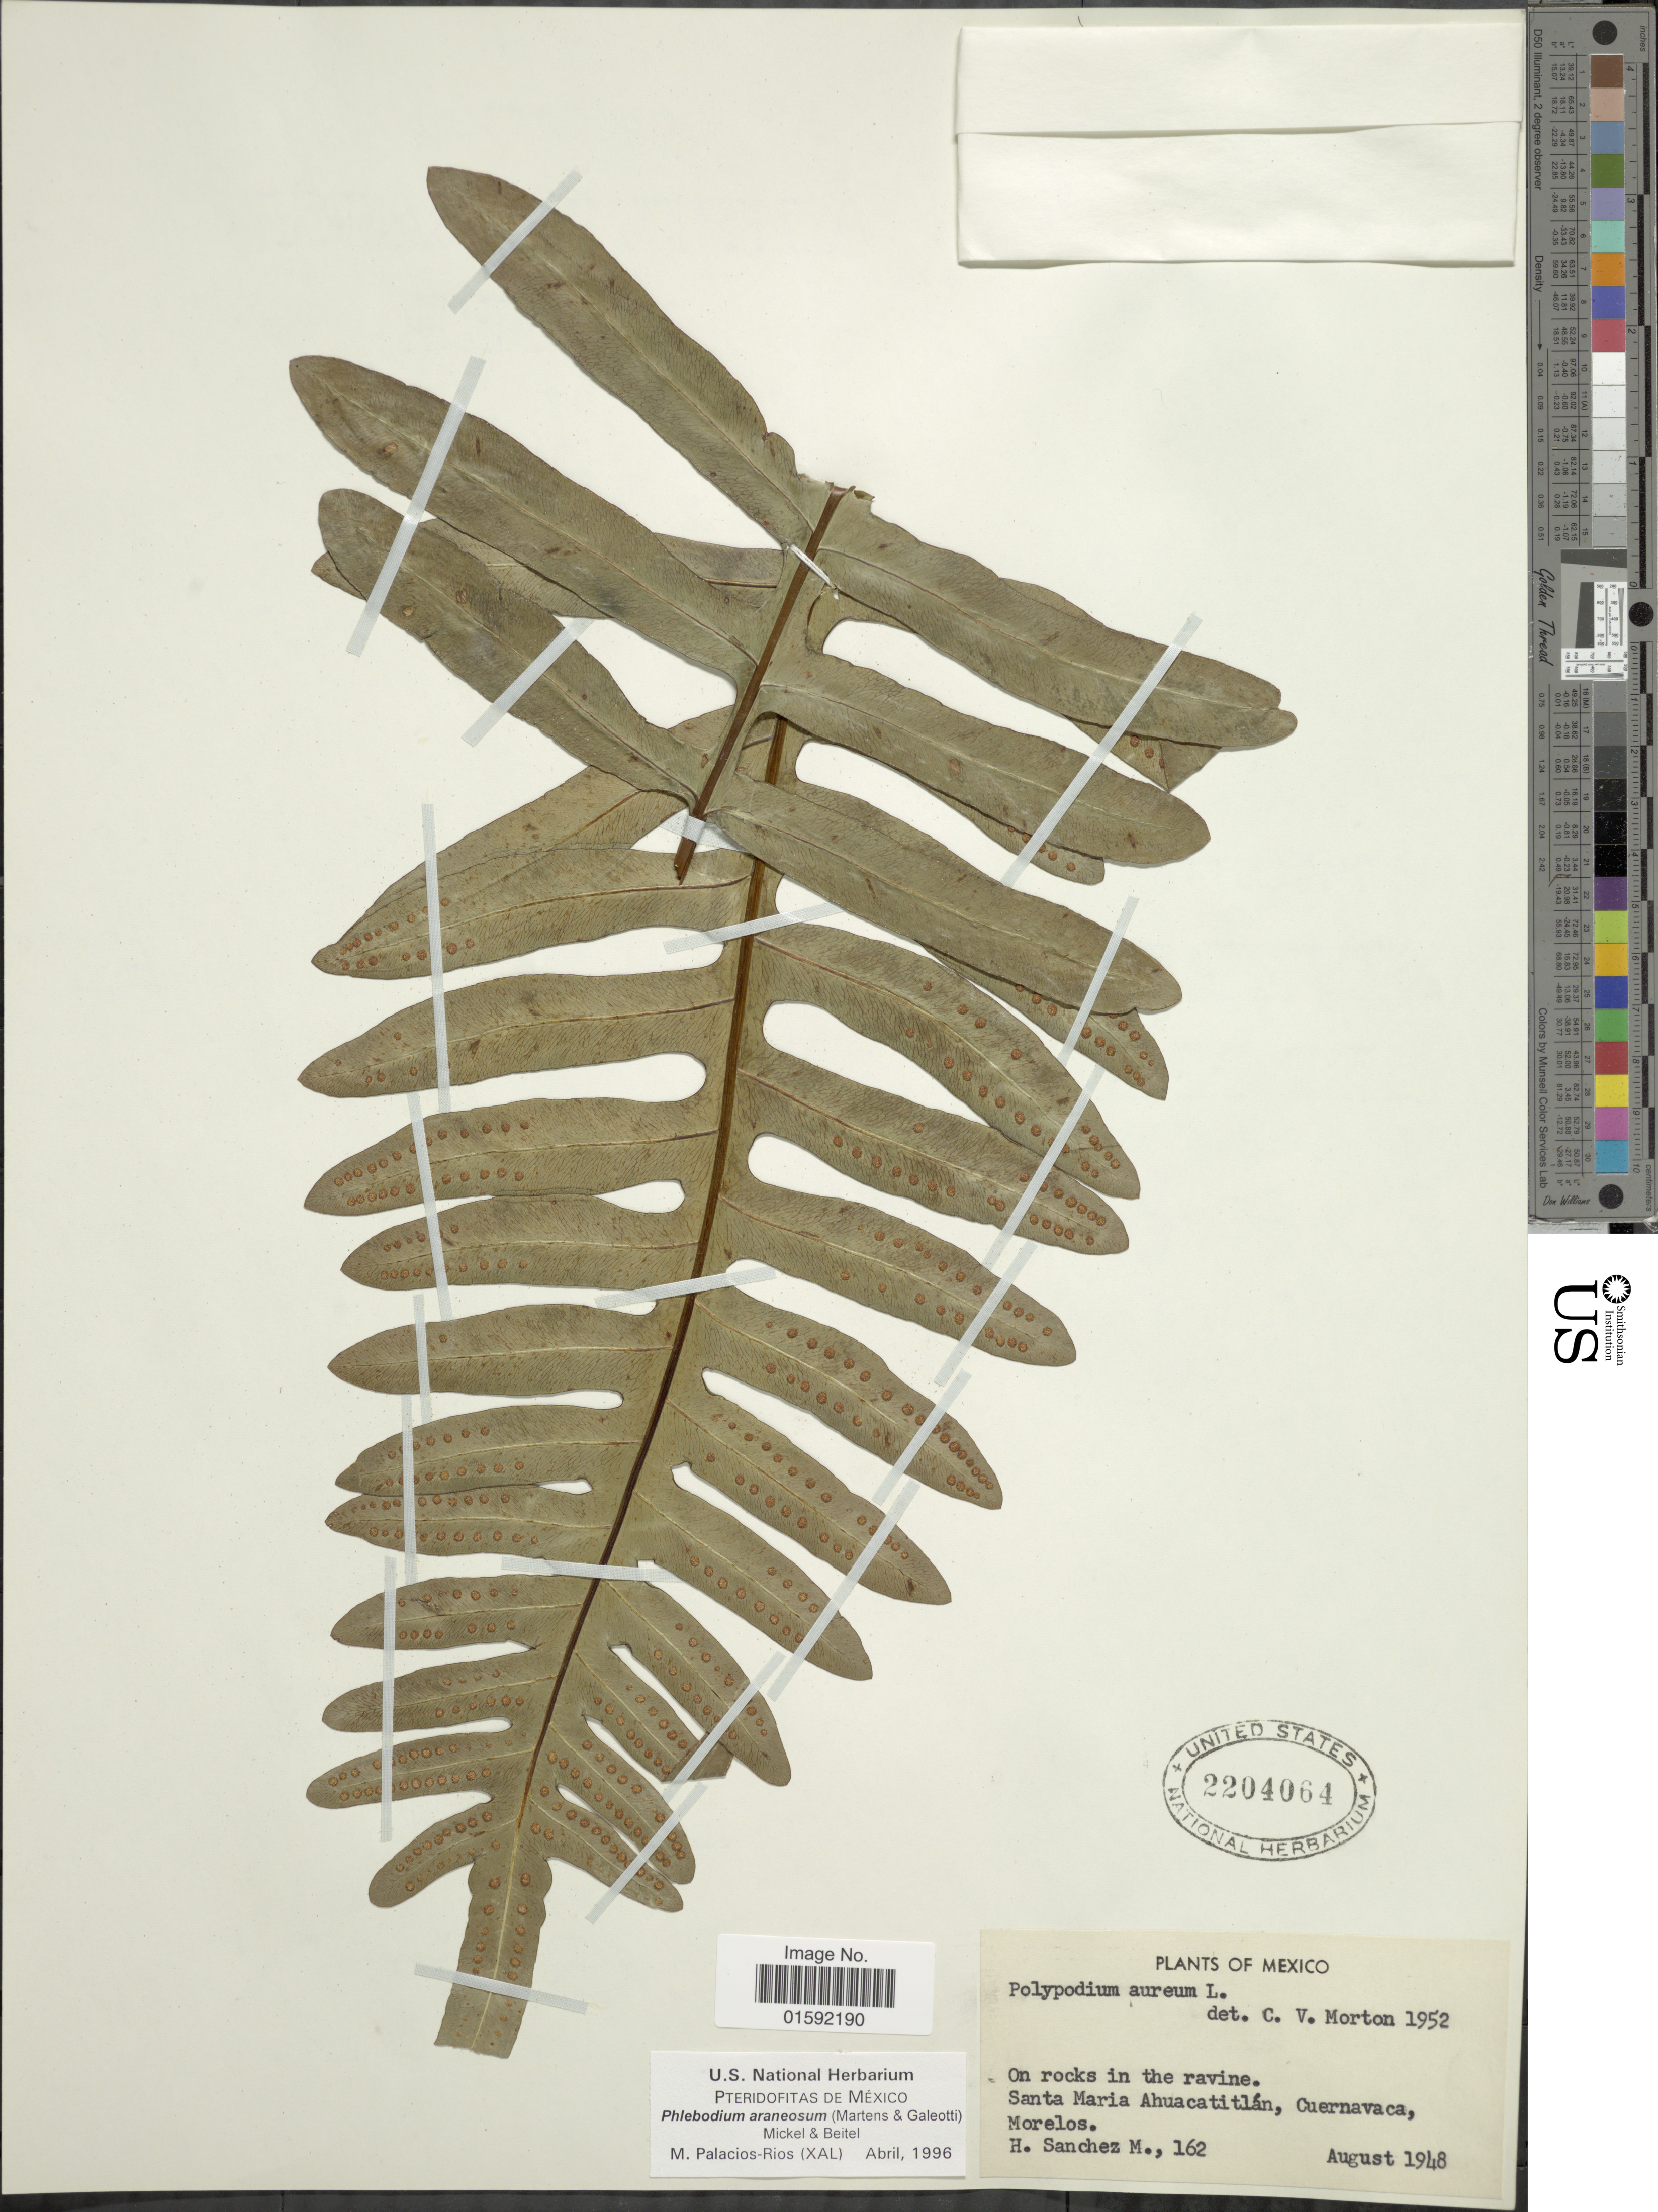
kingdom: Plantae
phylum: Tracheophyta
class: Polypodiopsida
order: Polypodiales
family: Polypodiaceae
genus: Phlebodium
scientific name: Phlebodium araneosum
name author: (M. Martens) Mickel & Beitel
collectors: H. Sánchez-Mejorada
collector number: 162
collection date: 1948-08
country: Mexico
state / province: Morelos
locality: Santa Maria Ahuacatitlán, Cuernavaca, Morelos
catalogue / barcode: US 2204064